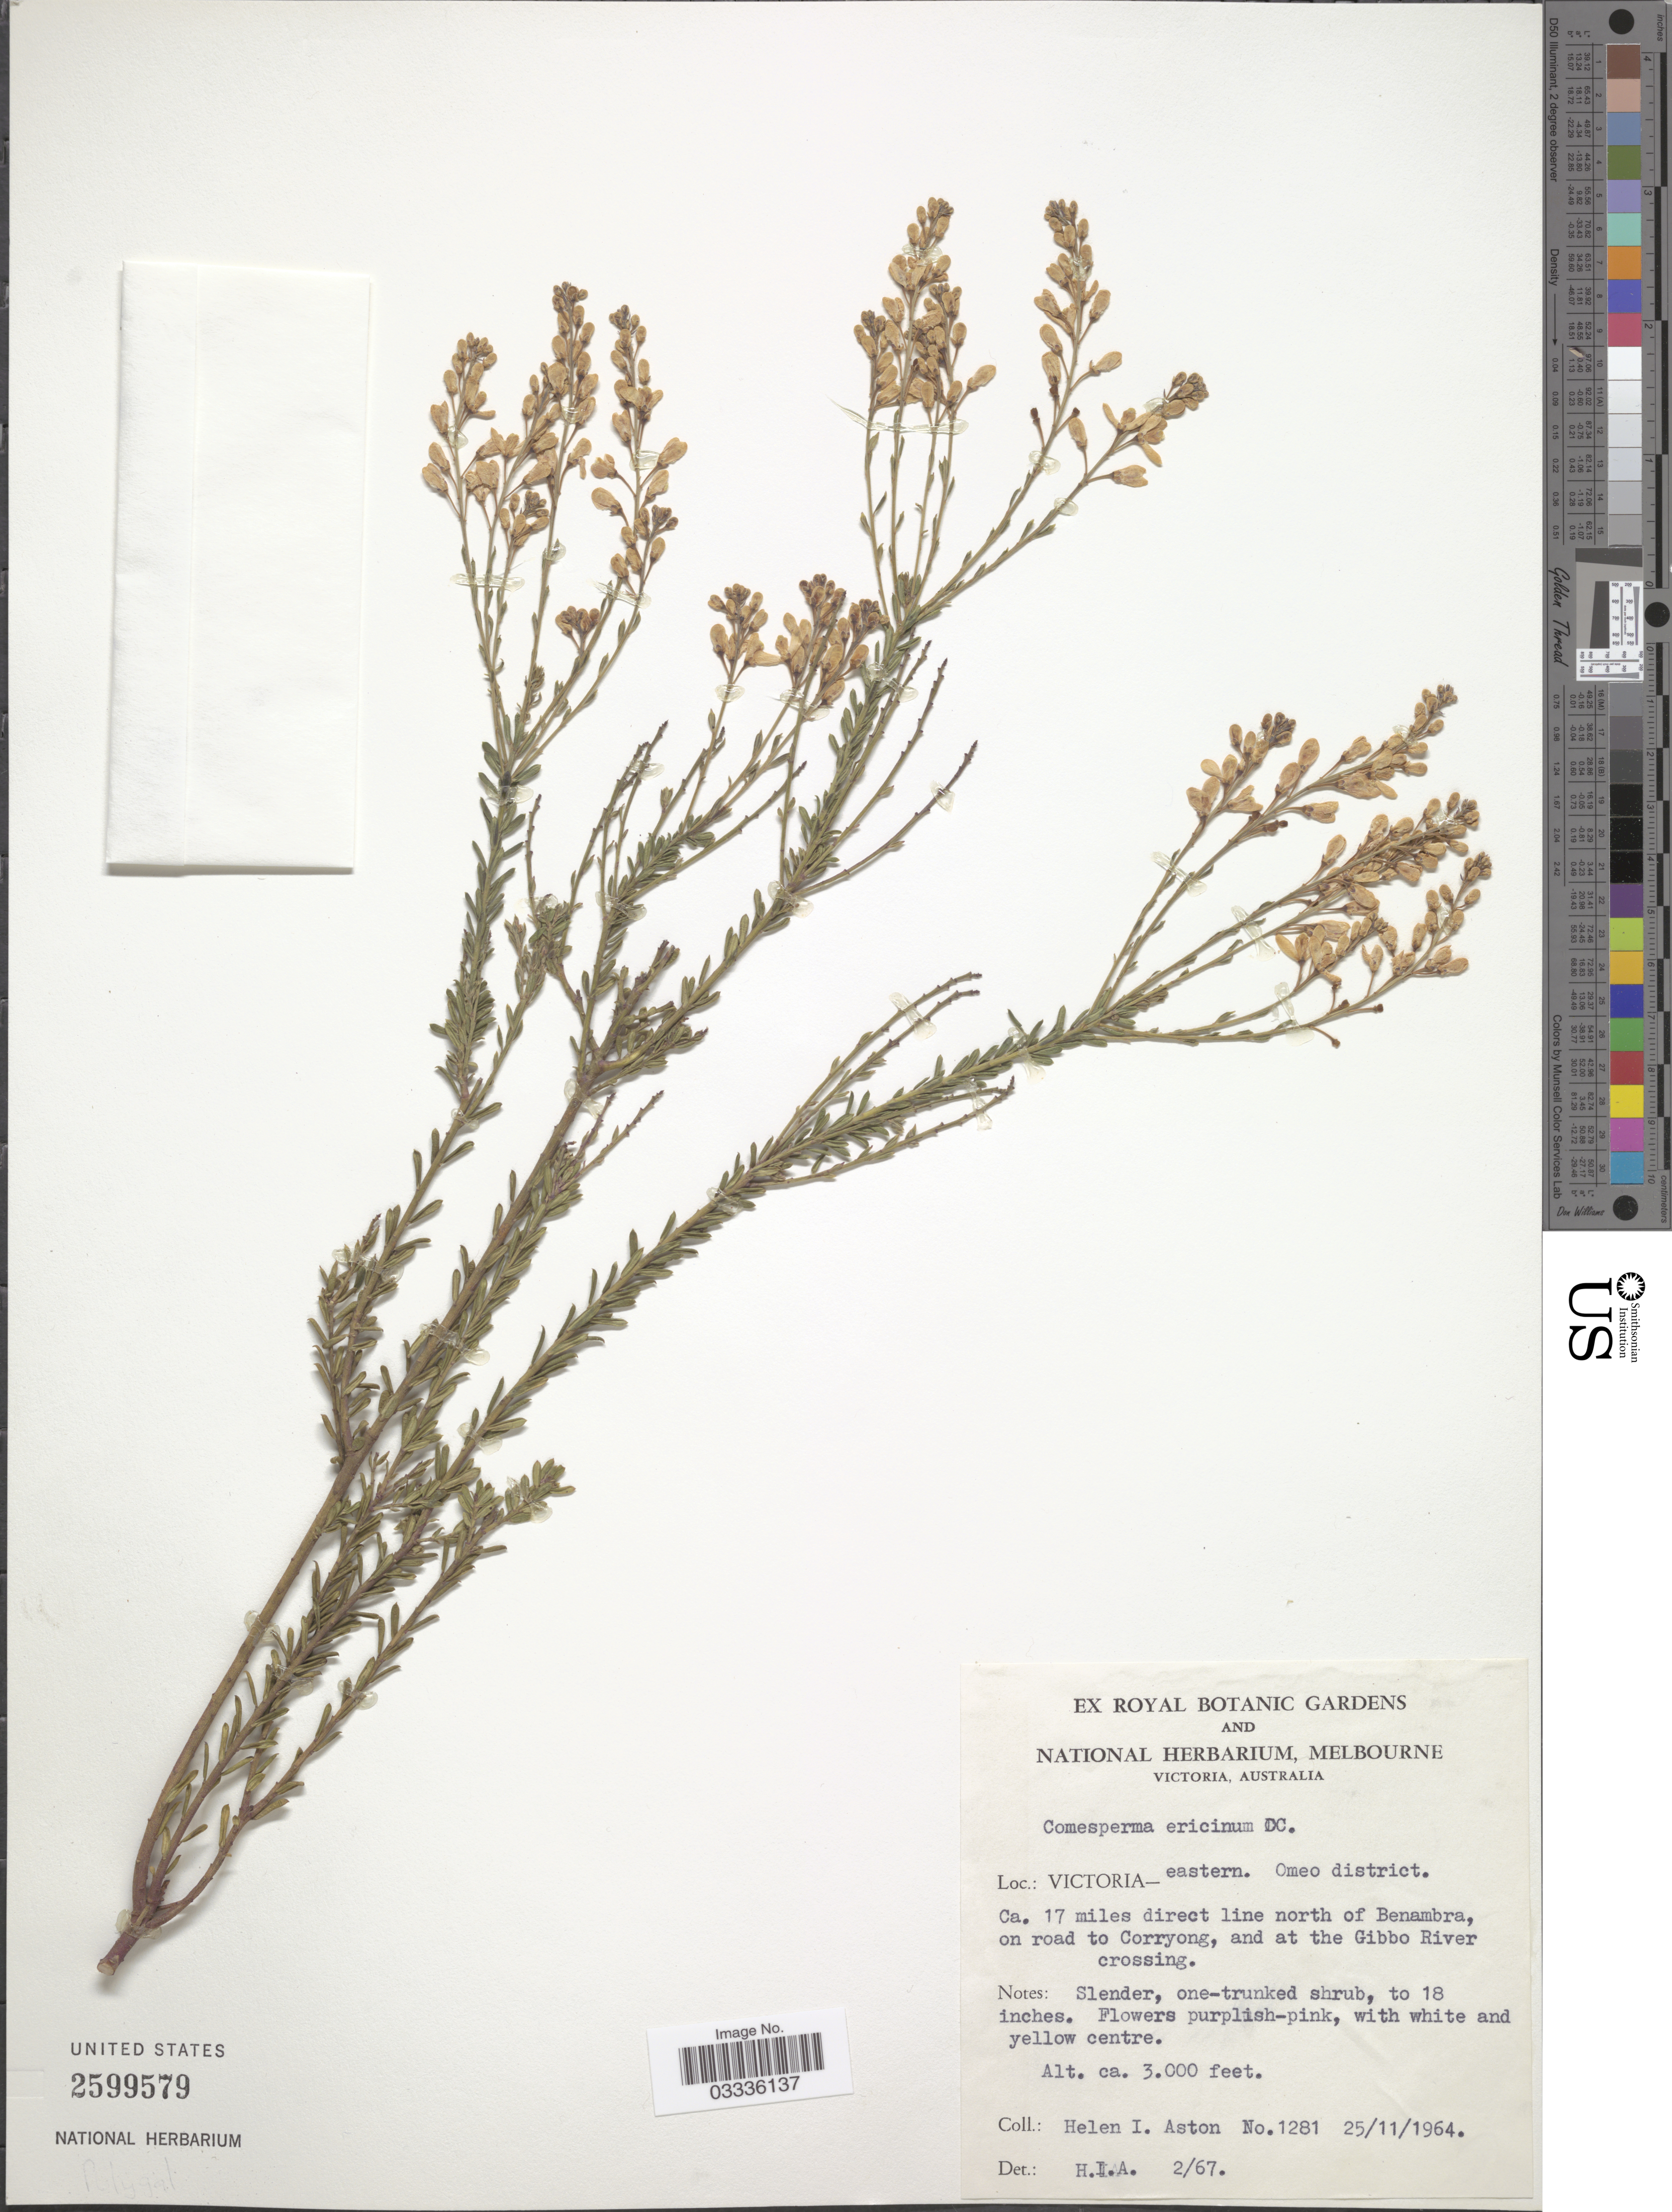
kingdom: Plantae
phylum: Tracheophyta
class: Magnoliopsida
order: Fabales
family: Polygalaceae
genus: Comesperma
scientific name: Comesperma ericinum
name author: DC.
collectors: H. I. Aston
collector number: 1281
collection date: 1964-11-25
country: Australia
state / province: Victoria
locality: Victoria-eastern. Omeo district. Ca. 17 miles direct line north of Benambra, on road to Corryong, and at the Gibbo River Crossing.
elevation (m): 914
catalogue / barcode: US 2599579